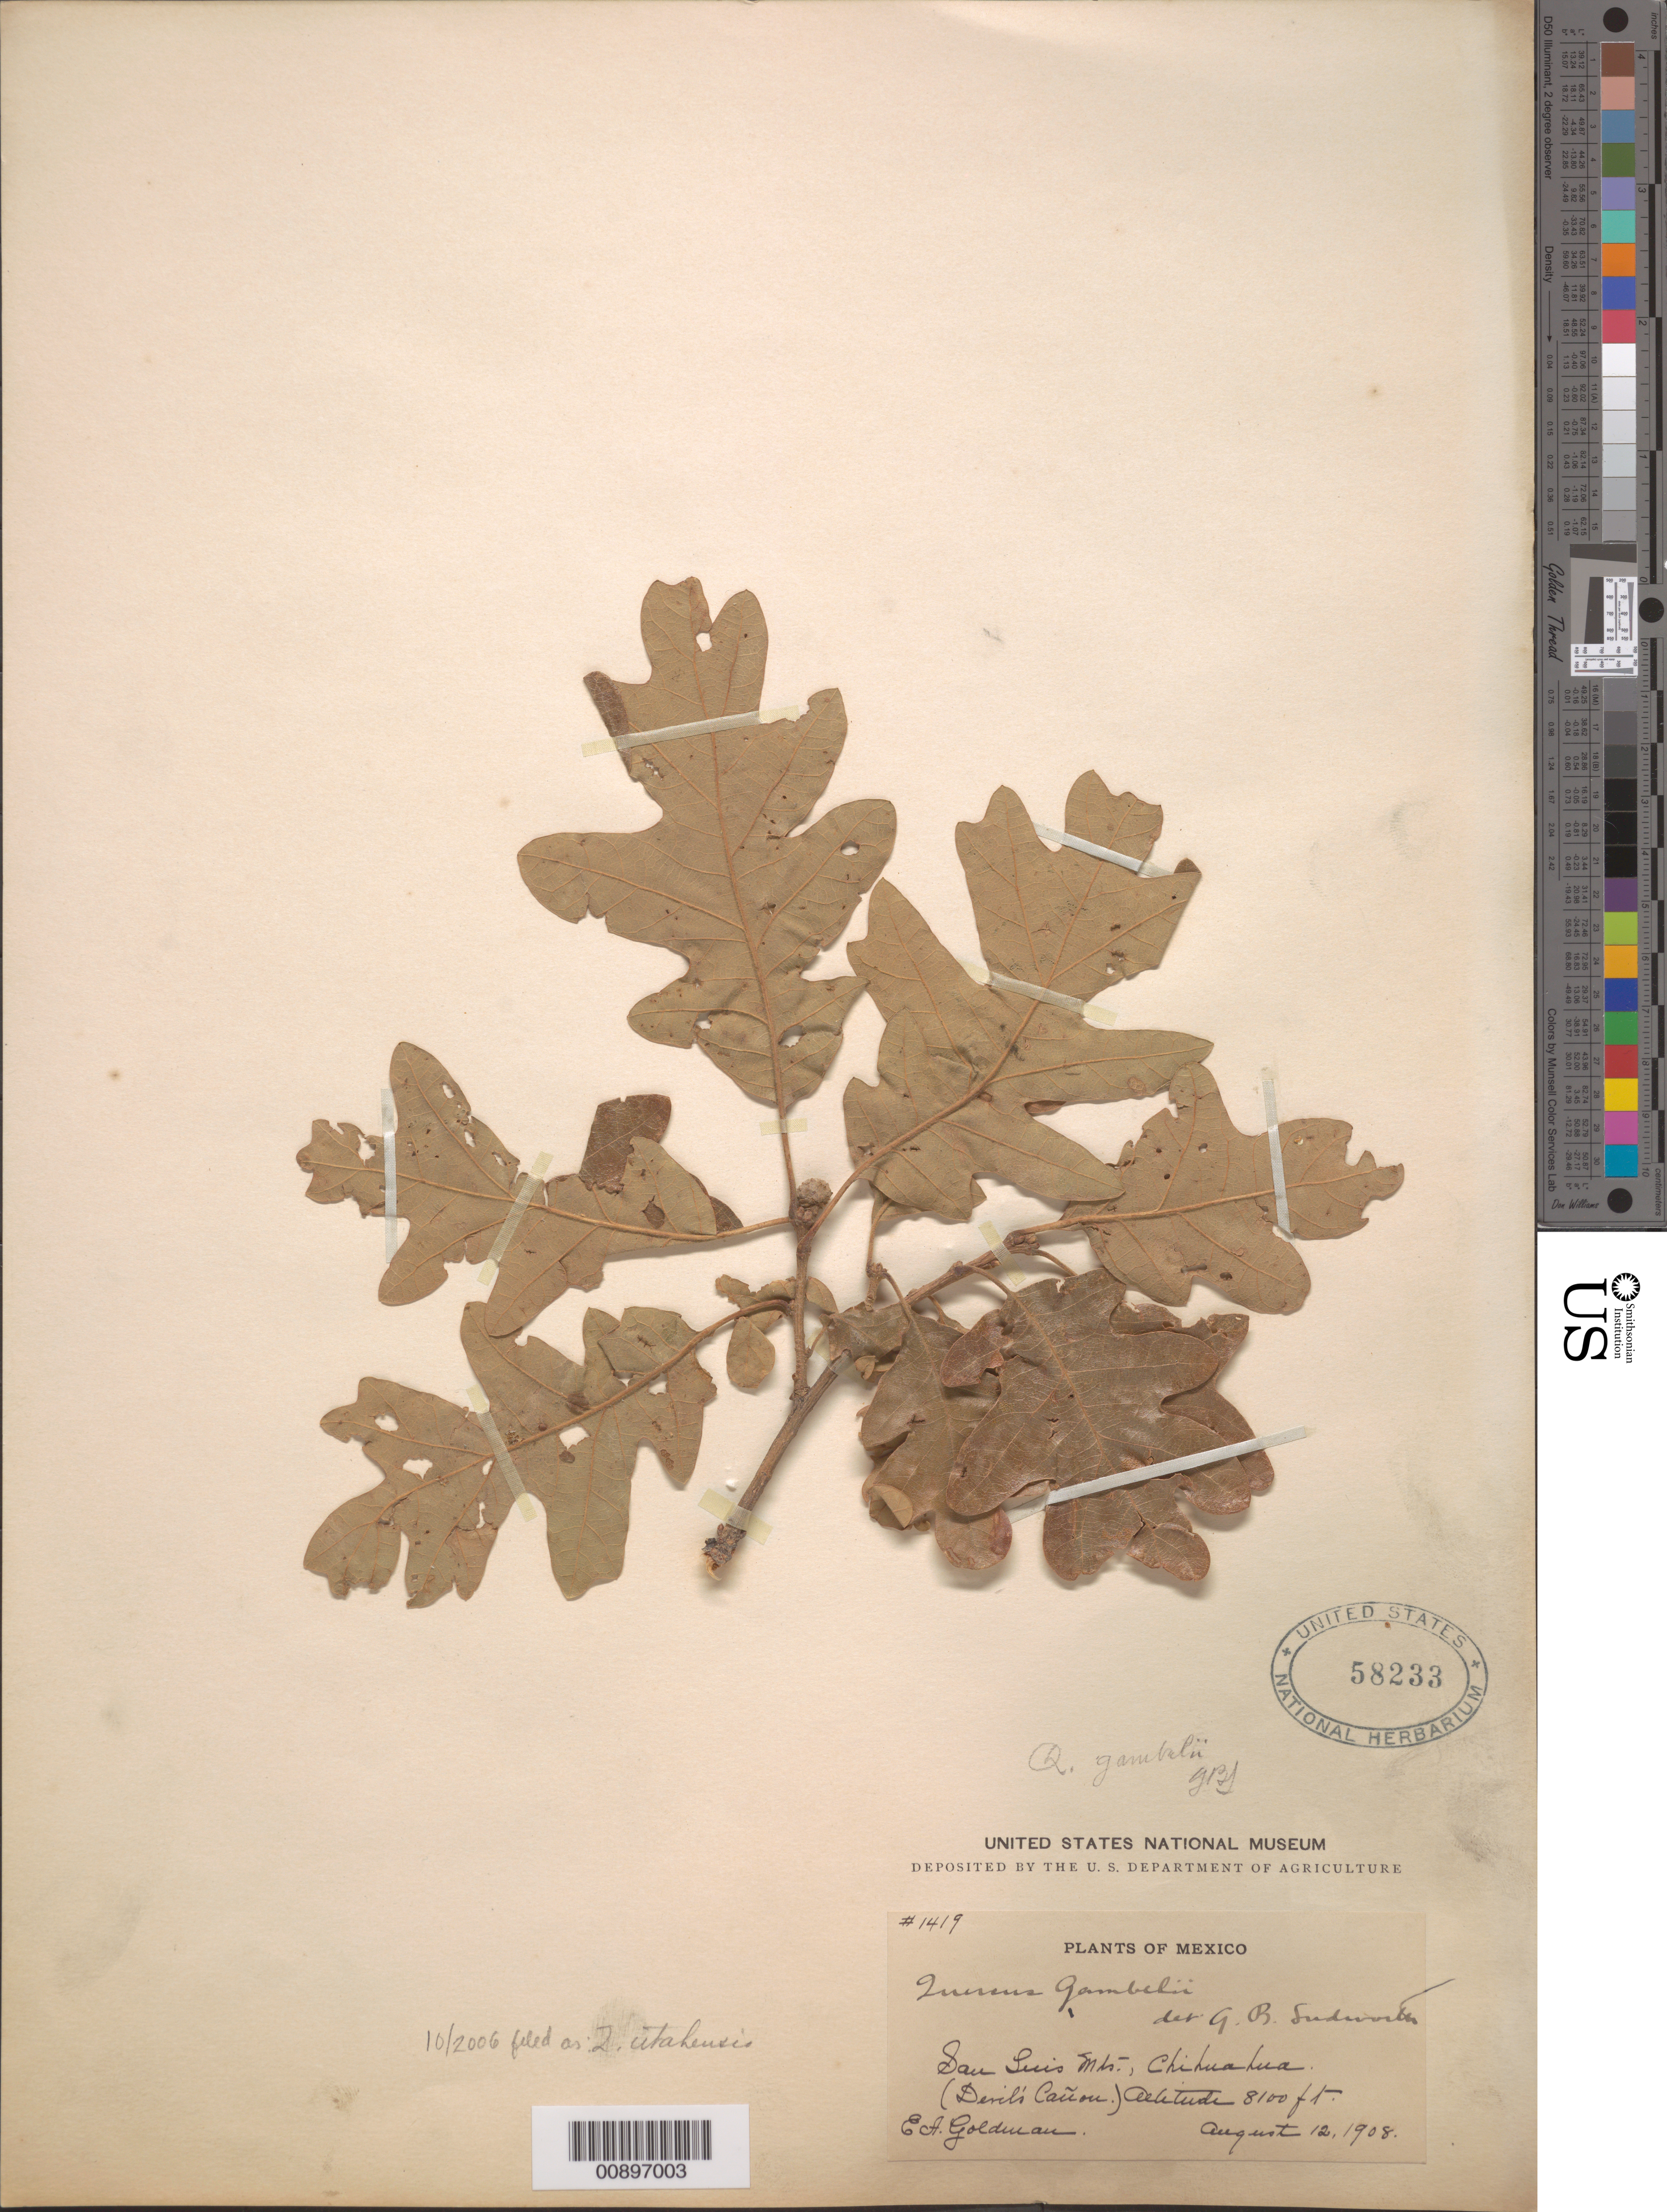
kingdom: Plantae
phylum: Tracheophyta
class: Magnoliopsida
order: Fagales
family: Fagaceae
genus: Quercus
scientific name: Quercus utahensis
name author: (A. DC.) Rydb.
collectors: E. A. Goldman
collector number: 1419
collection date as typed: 12 Aug 1908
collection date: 1908-08-12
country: Mexico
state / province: Chihuahua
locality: San Luis Mts., Chihuahua. (Devil's Cañon).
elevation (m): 2469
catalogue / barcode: US 58233